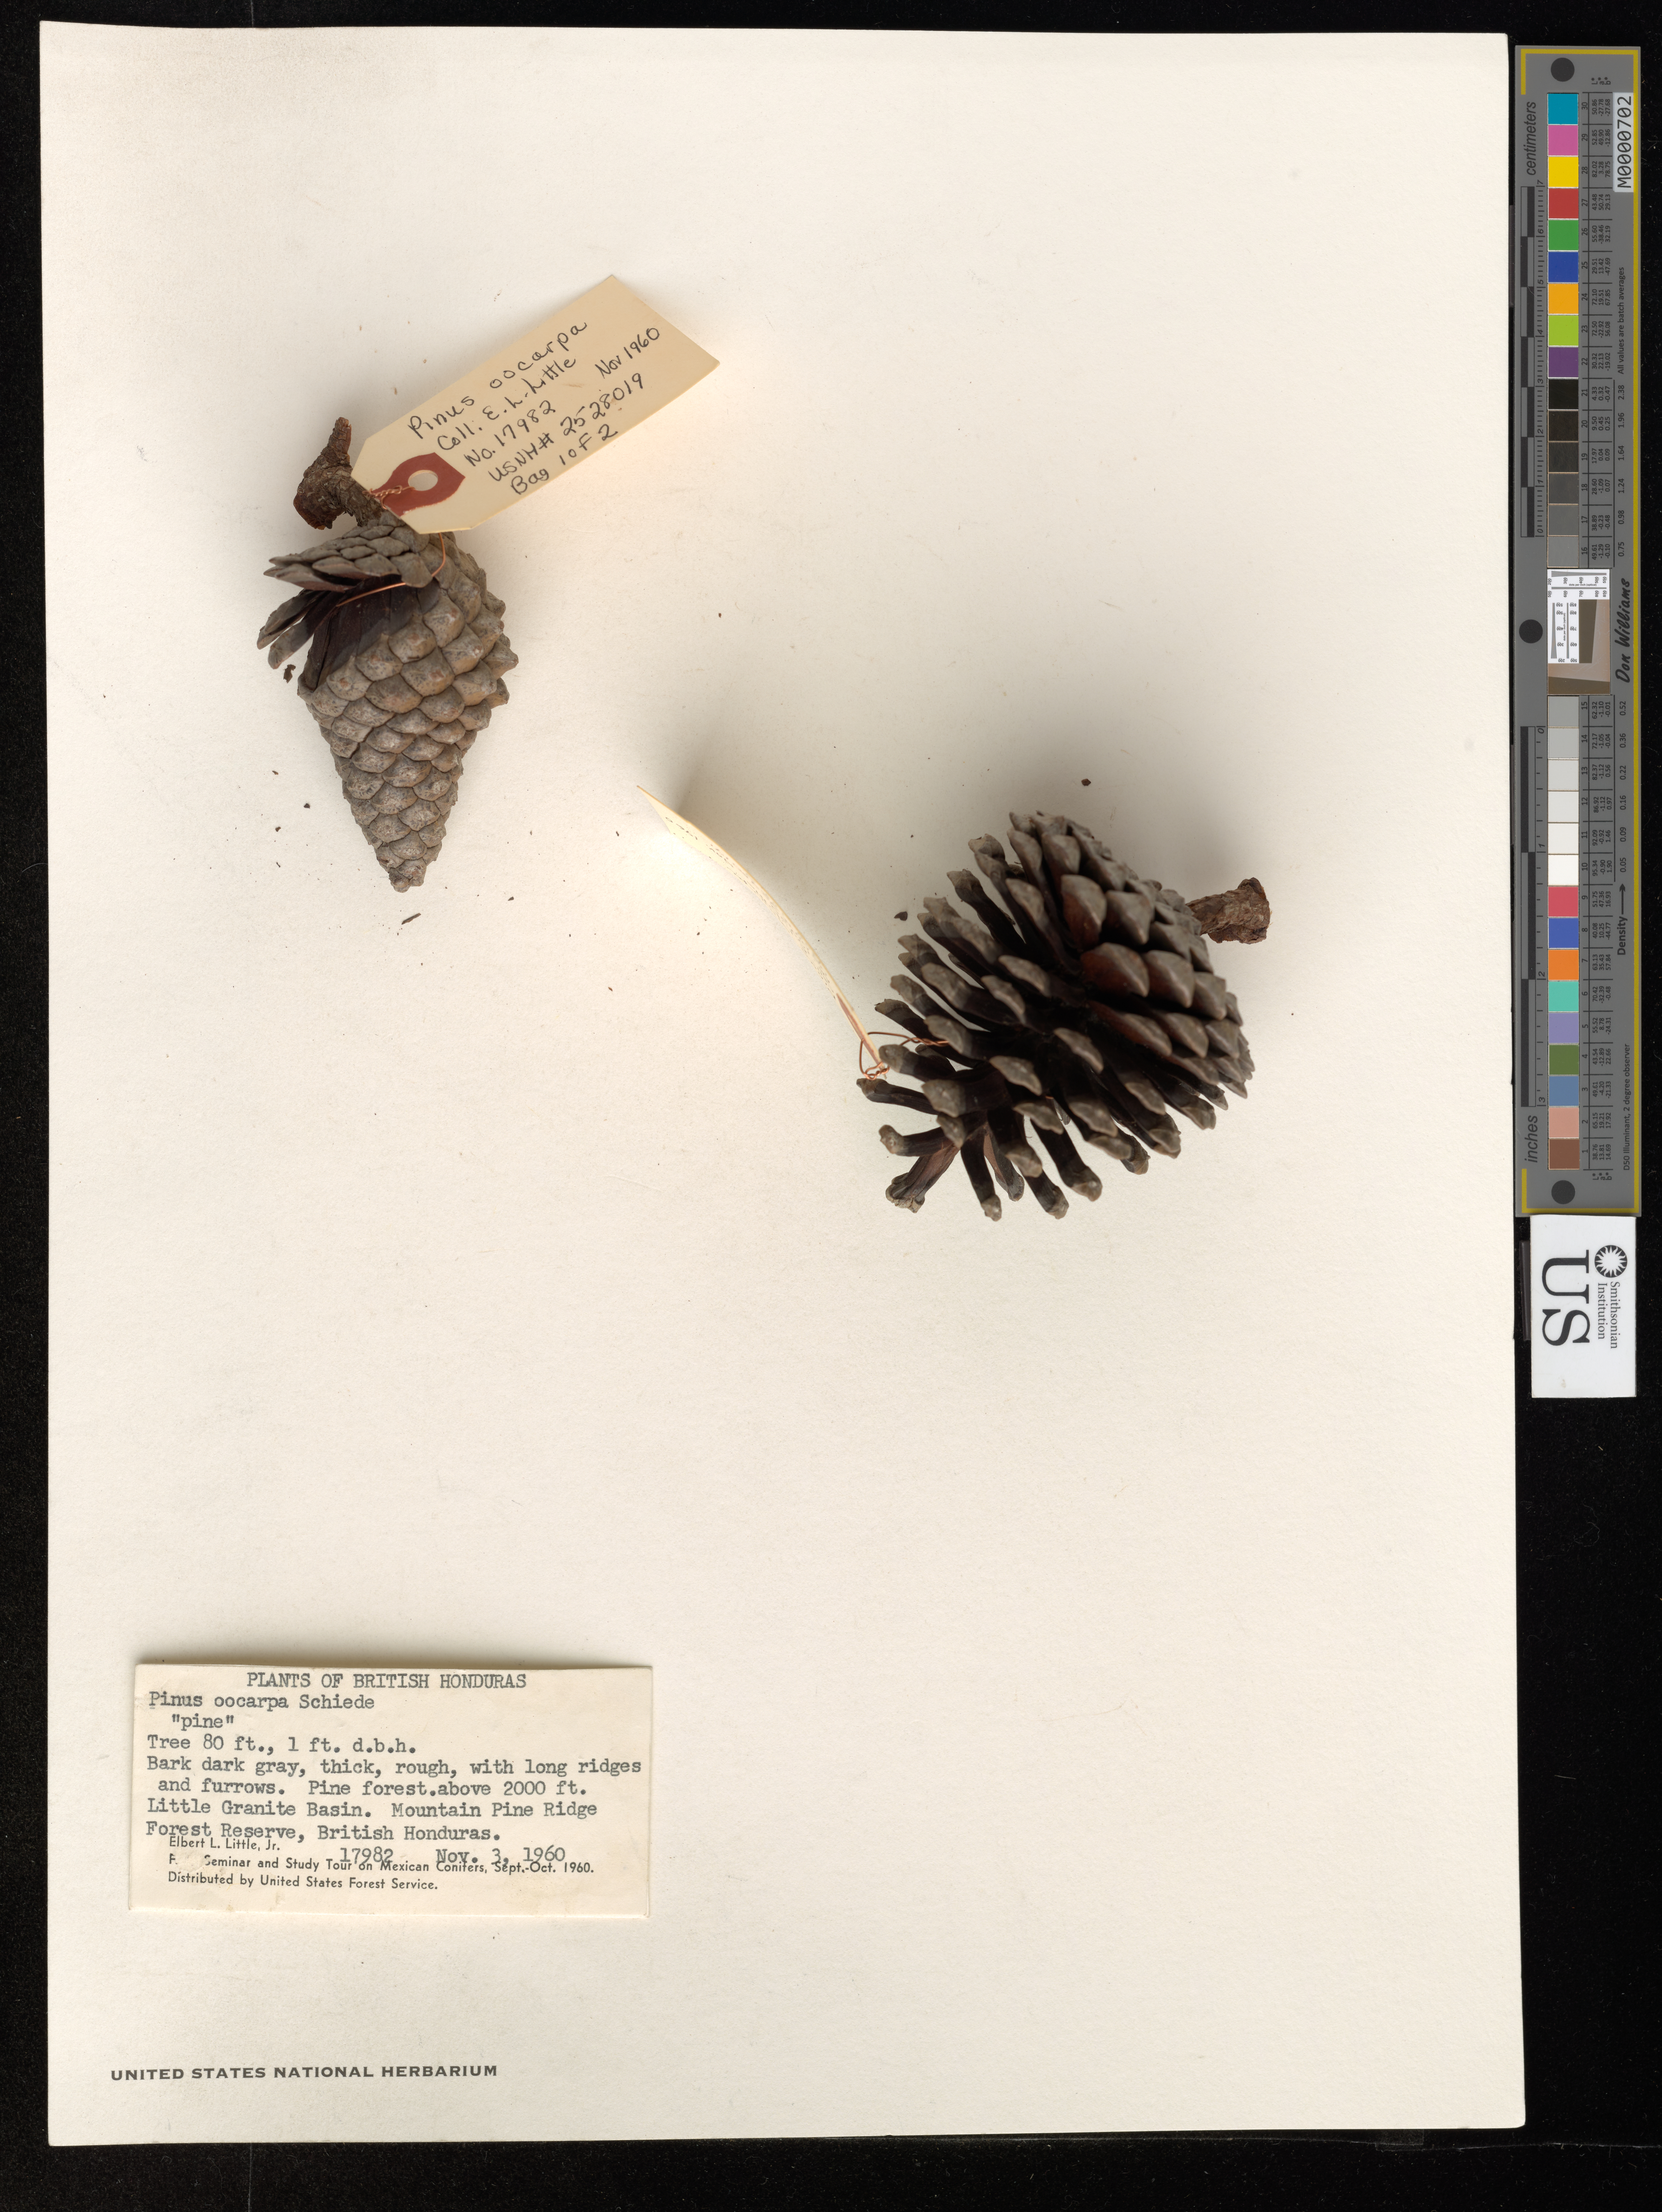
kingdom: Plantae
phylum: Tracheophyta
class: Pinopsida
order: Pinales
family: Pinaceae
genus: Pinus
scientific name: Pinus oocarpa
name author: Schiede ex Schltdl.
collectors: E. L. Little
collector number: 17982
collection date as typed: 03 Nov 1960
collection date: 1960-11-03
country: Belize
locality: Little Granite Basin. Mountain Ridge Forest Reserve, British Honduras.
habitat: Pine forest.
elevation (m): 610